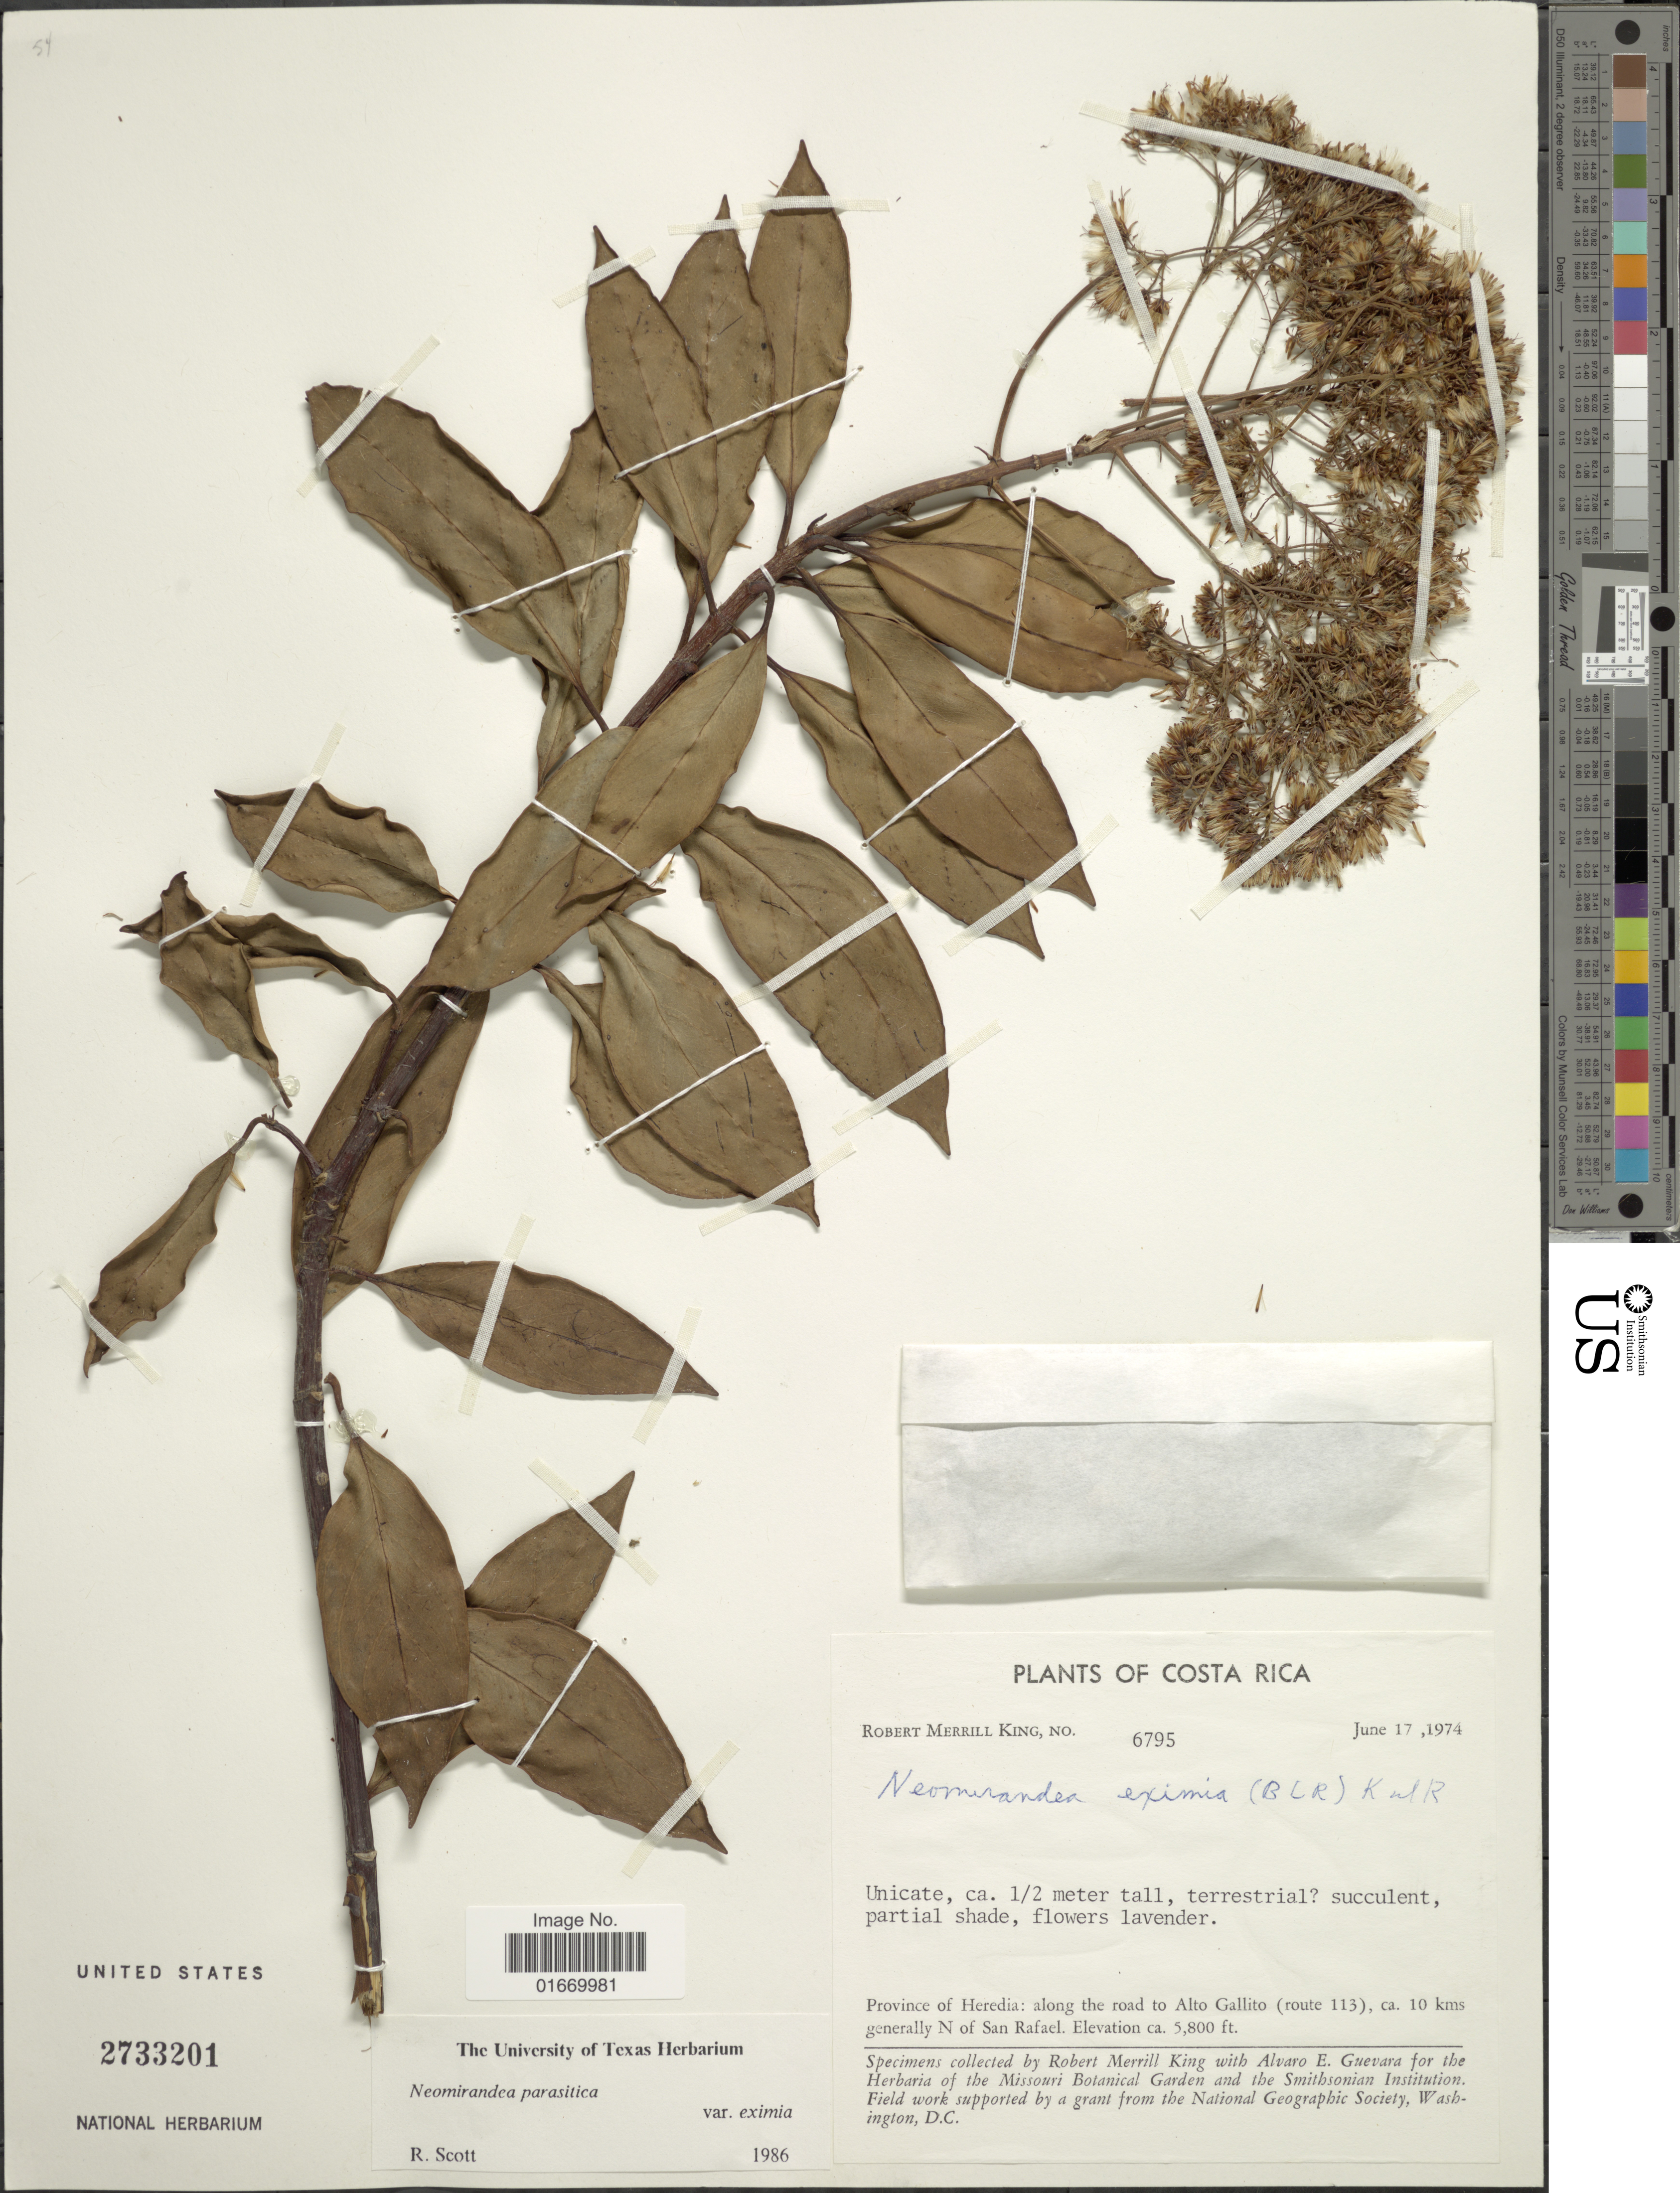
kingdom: Plantae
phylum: Tracheophyta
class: Magnoliopsida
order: Asterales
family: Asteraceae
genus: Neomirandea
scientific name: Neomirandea eximia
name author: (B.L. Rob.) R.M. King & H. Rob.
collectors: R. M. King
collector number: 6795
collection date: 1974-06-17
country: Costa Rica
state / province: Heredia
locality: Along the road to Alto Gallito (route 113), ca 10 kms generally N of San Rafael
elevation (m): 1768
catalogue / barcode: US 2733201